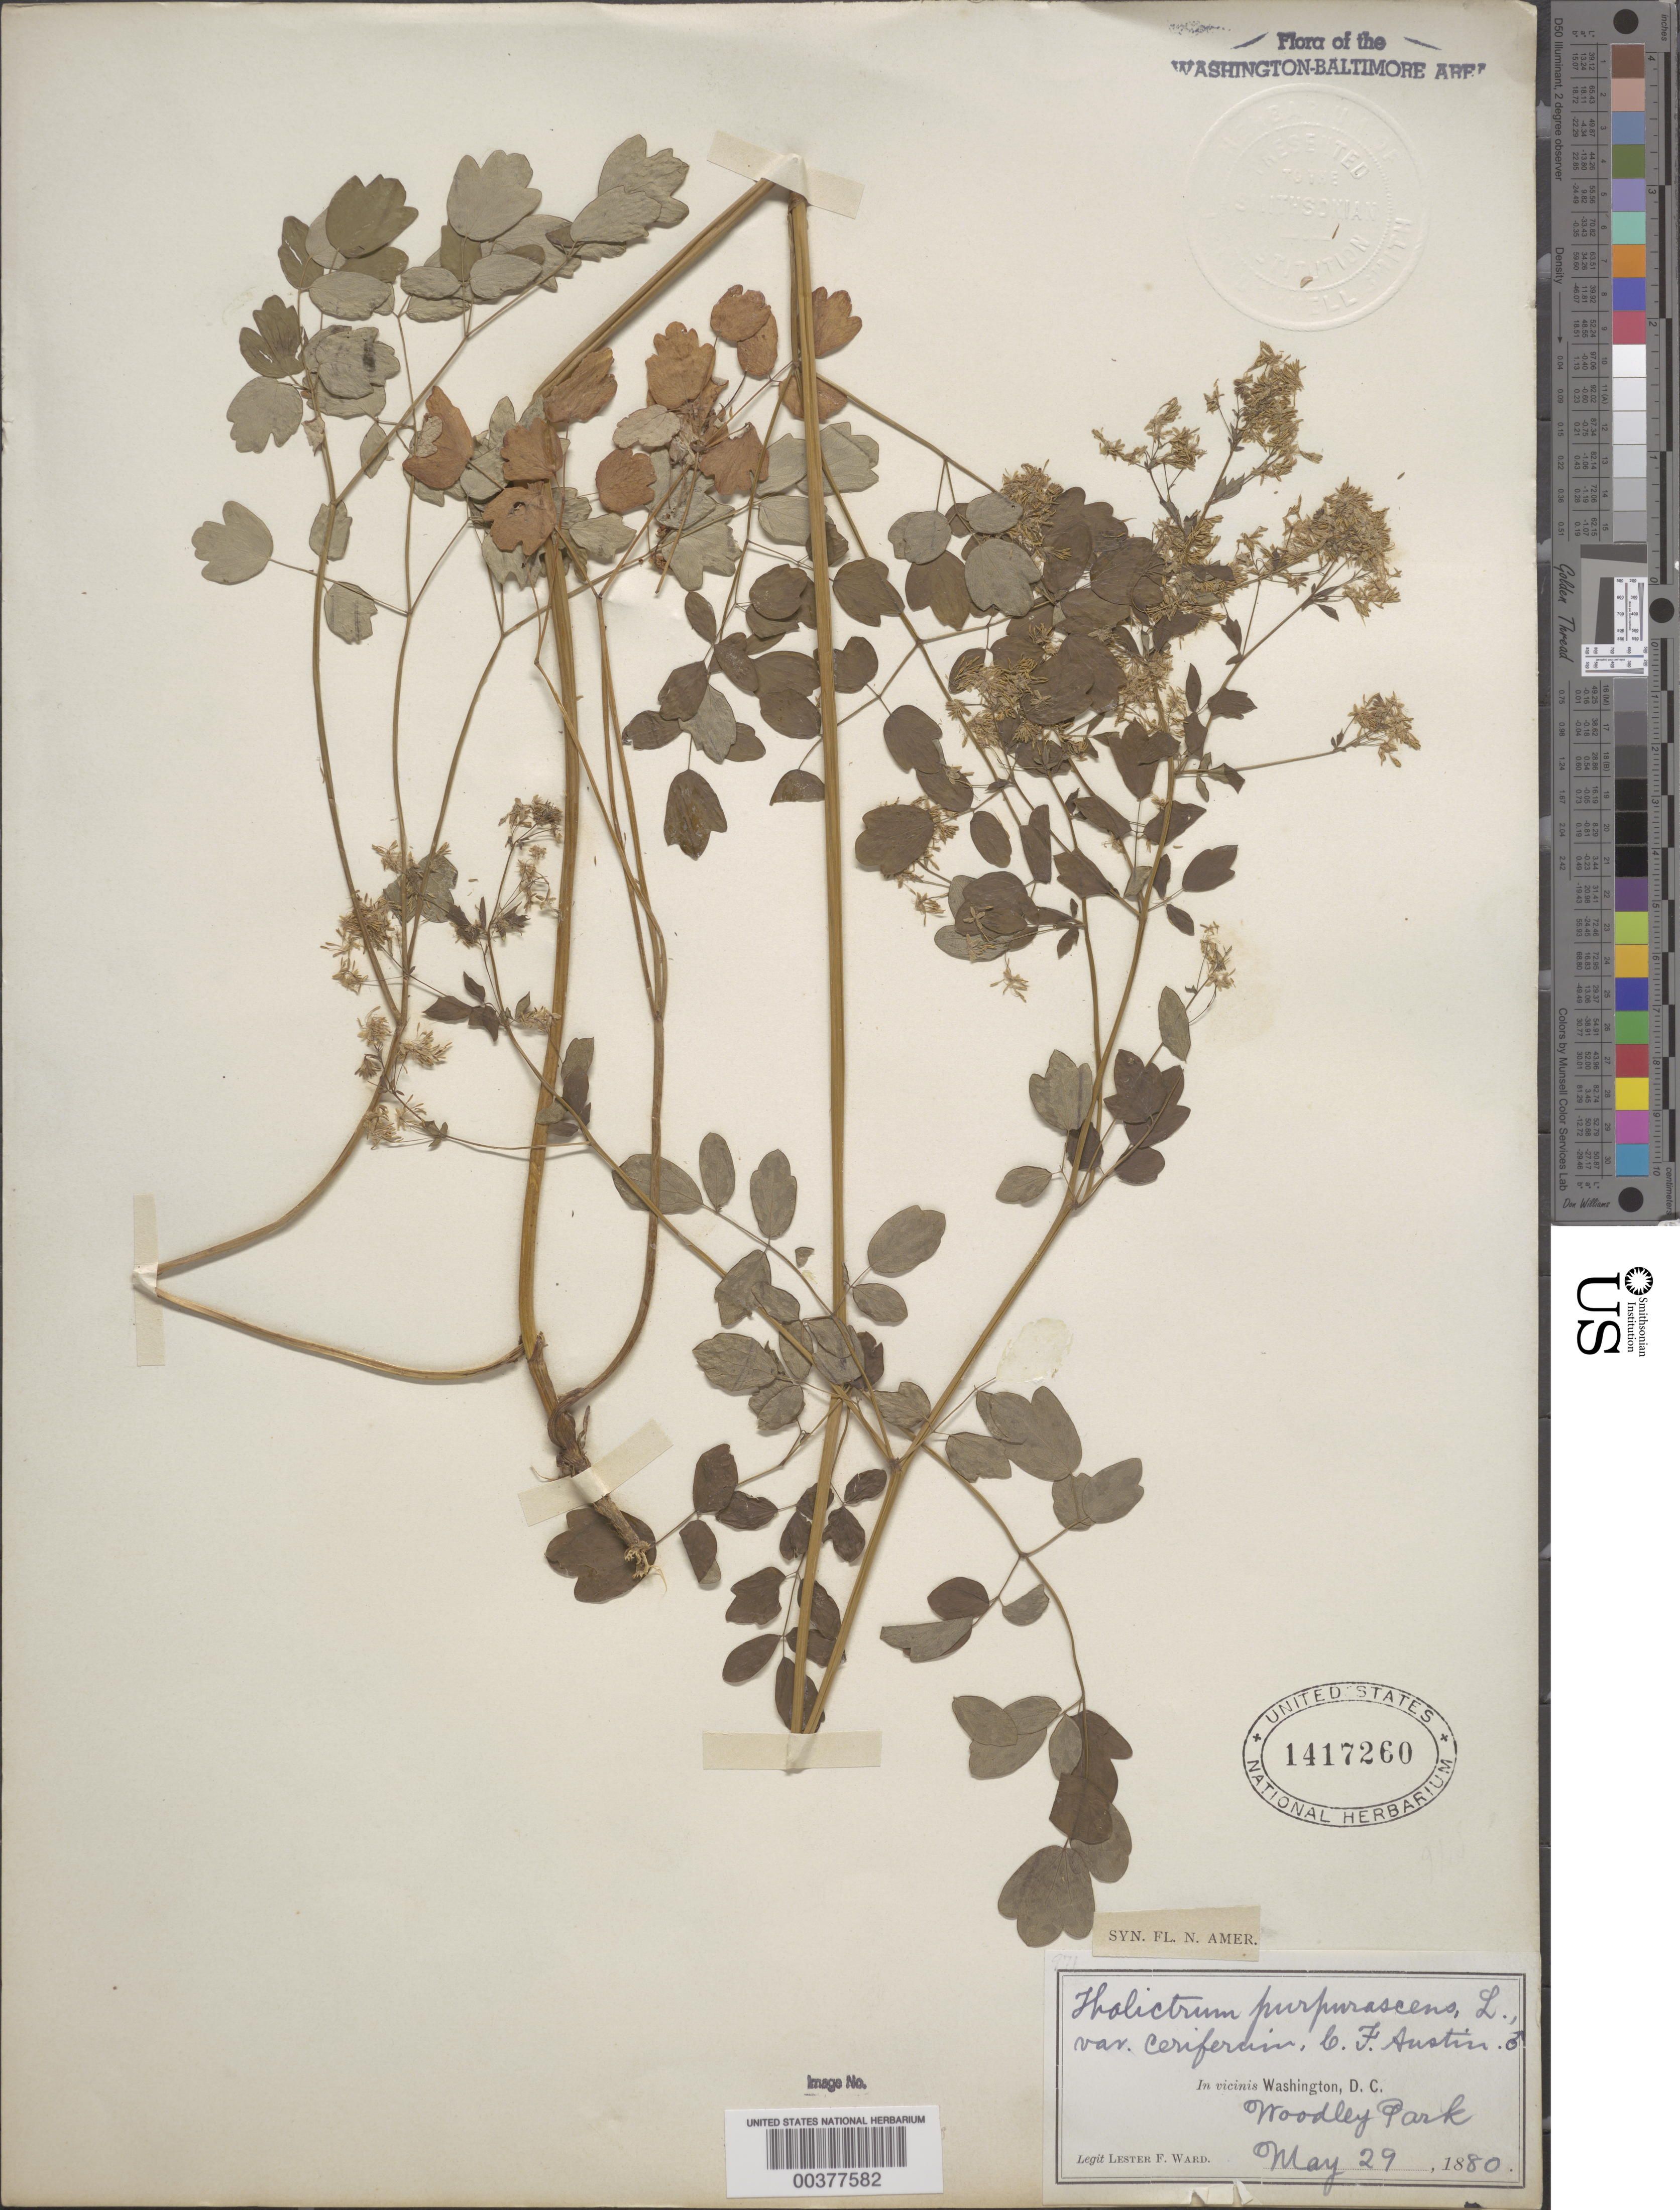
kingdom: Plantae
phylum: Tracheophyta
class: Magnoliopsida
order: Ranunculales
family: Ranunculaceae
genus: Thalictrum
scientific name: Thalictrum amphibolum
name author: Greene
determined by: Strong, Mark T., (BOT), Smithsonian Institution - National Museum of Natural History (UNITED STATES)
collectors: L. F. Ward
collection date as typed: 29 May 1880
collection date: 1880-05-29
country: United States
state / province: District of Columbia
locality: Woodley Park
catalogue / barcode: US 1417260